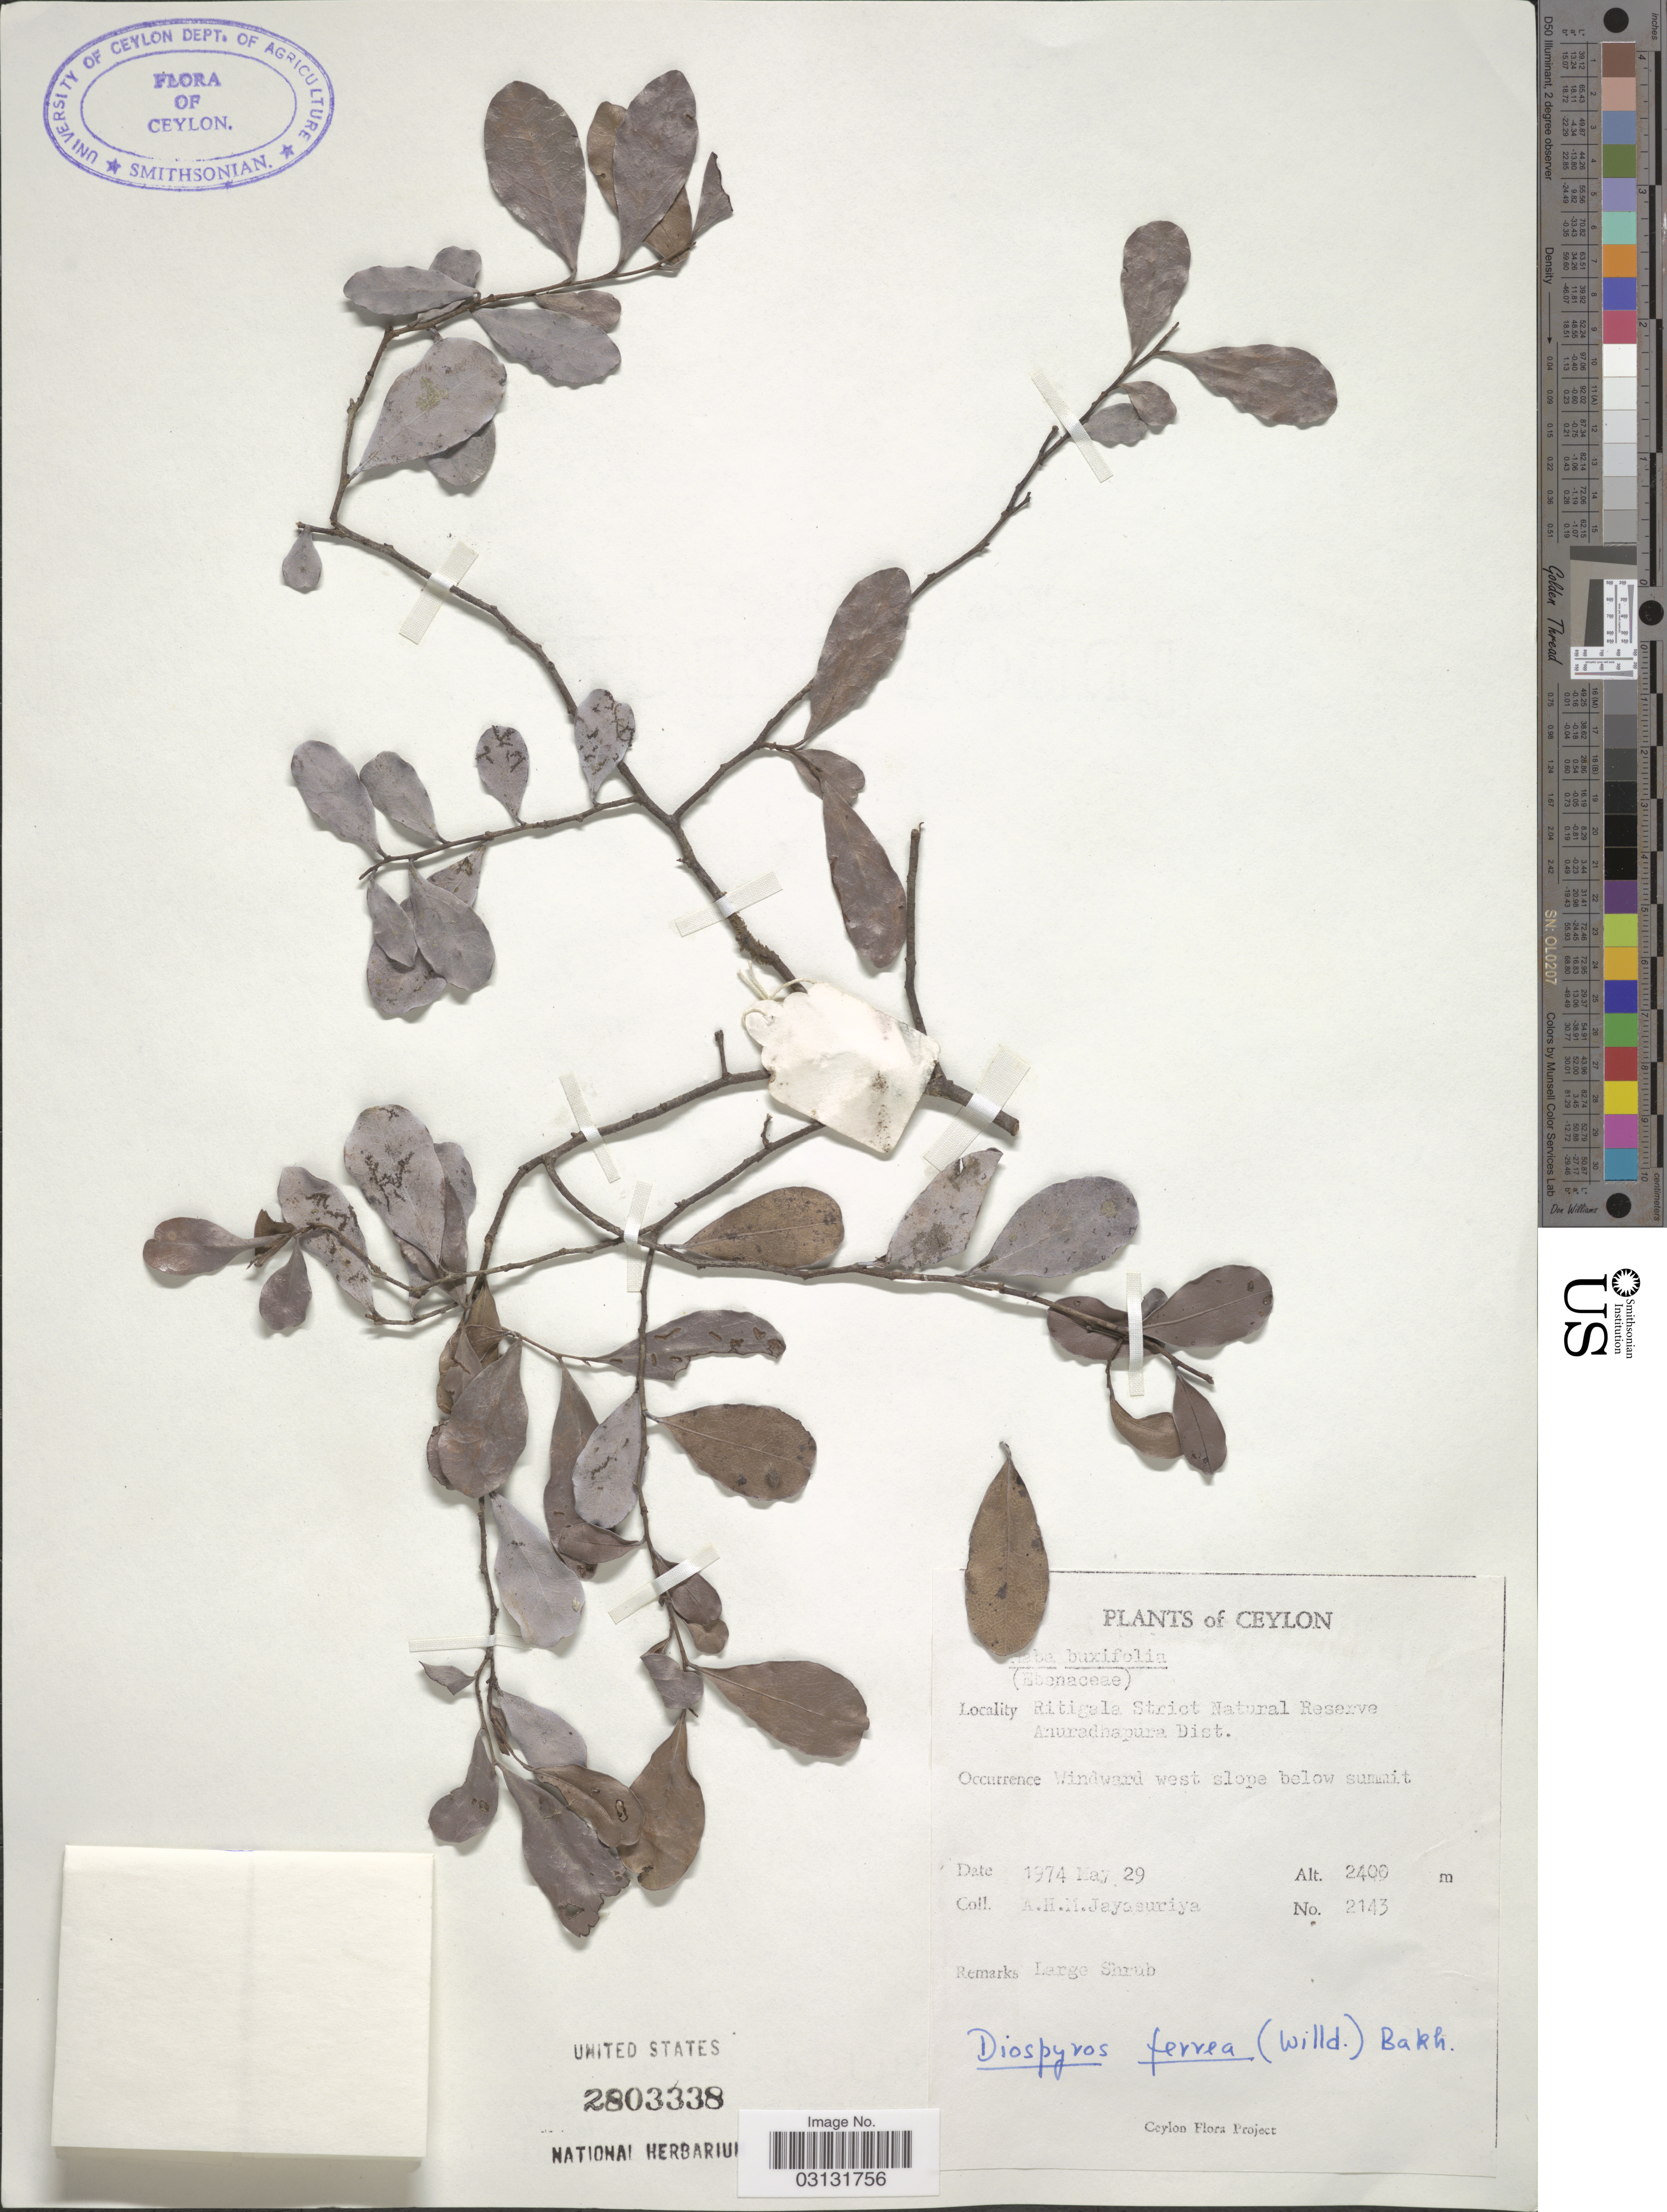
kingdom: Plantae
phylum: Tracheophyta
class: Magnoliopsida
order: Ericales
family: Ebenaceae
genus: Diospyros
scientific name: Diospyros ferrea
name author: (Willd.) Bakh.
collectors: A. H. Jayasuriya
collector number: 2143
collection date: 1974-05-29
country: Sri Lanka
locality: Ceylon. Ritigala Strict Natural Reserve Anuradhapura Dist. Windward west slope below summit.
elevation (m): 2400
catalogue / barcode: US 2803338